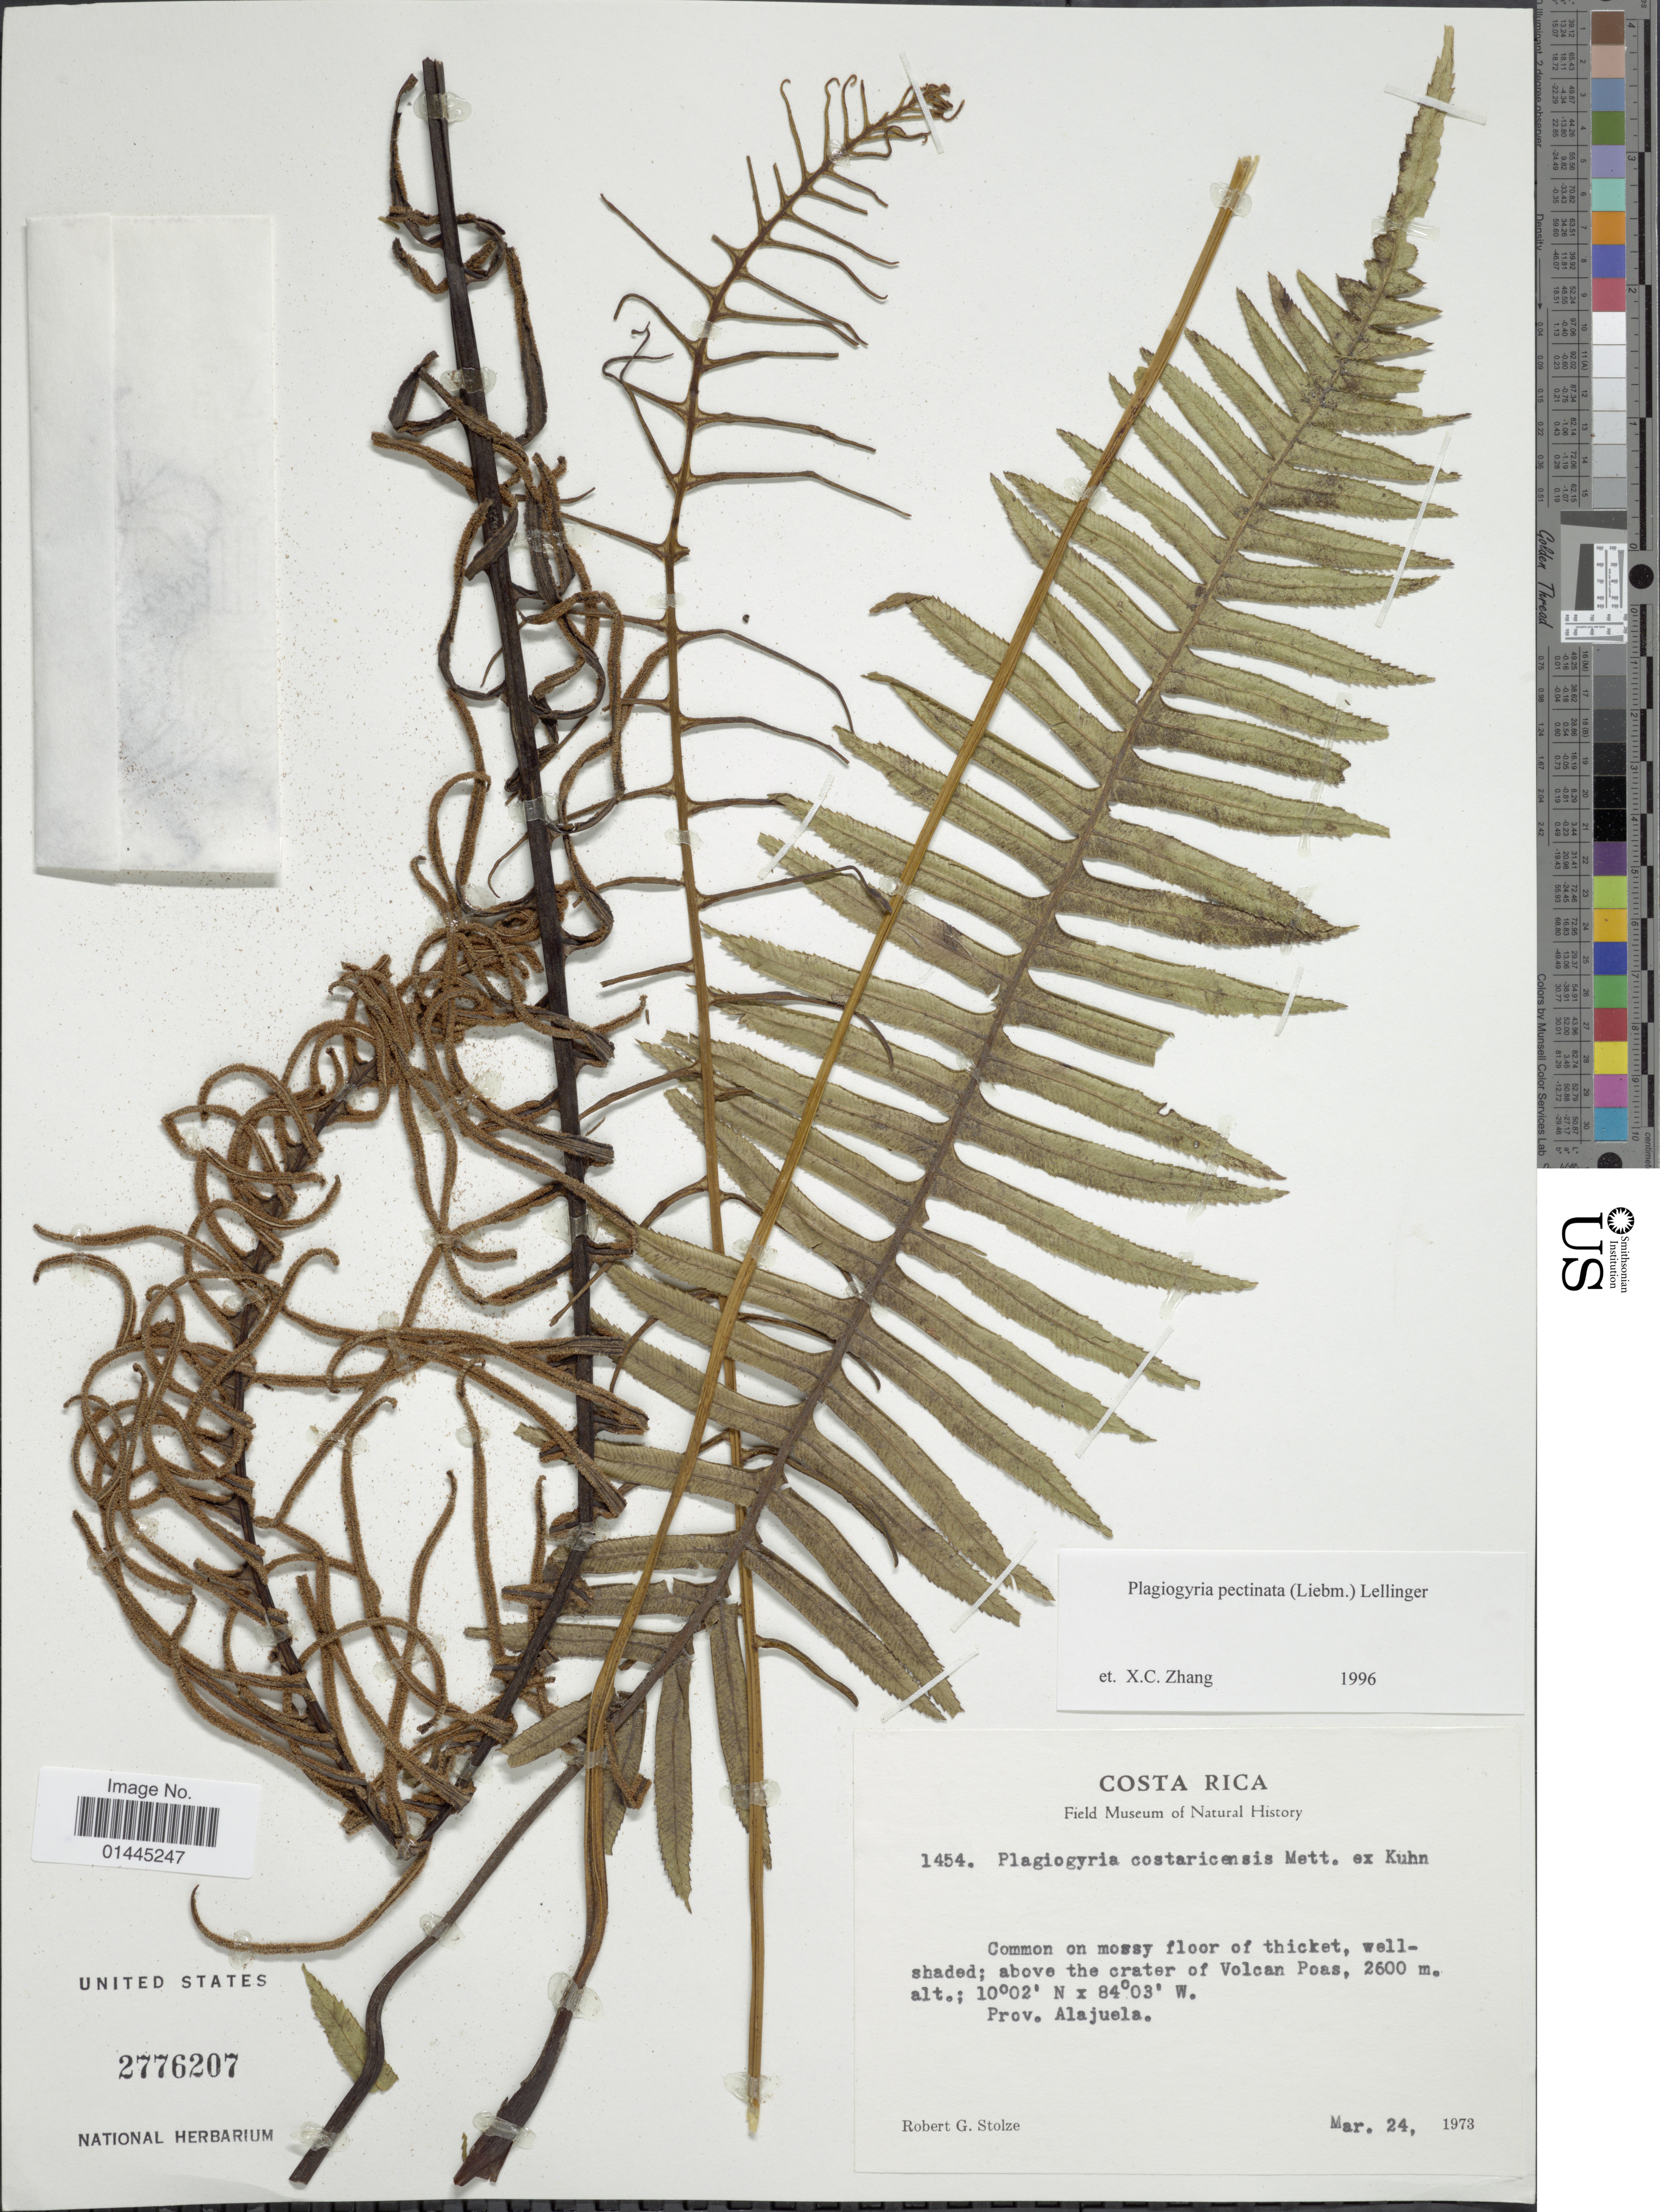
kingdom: Plantae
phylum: Tracheophyta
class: Polypodiopsida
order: Cyatheales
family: Plagiogyriaceae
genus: Plagiogyria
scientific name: Plagiogyria semicordata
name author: (C. Presl) Christ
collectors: R. G. Stolze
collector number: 1454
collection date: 1973-03-24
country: Costa Rica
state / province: Alajuela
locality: Above the crater of Volcan Poas.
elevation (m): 2600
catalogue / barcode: US 2776207